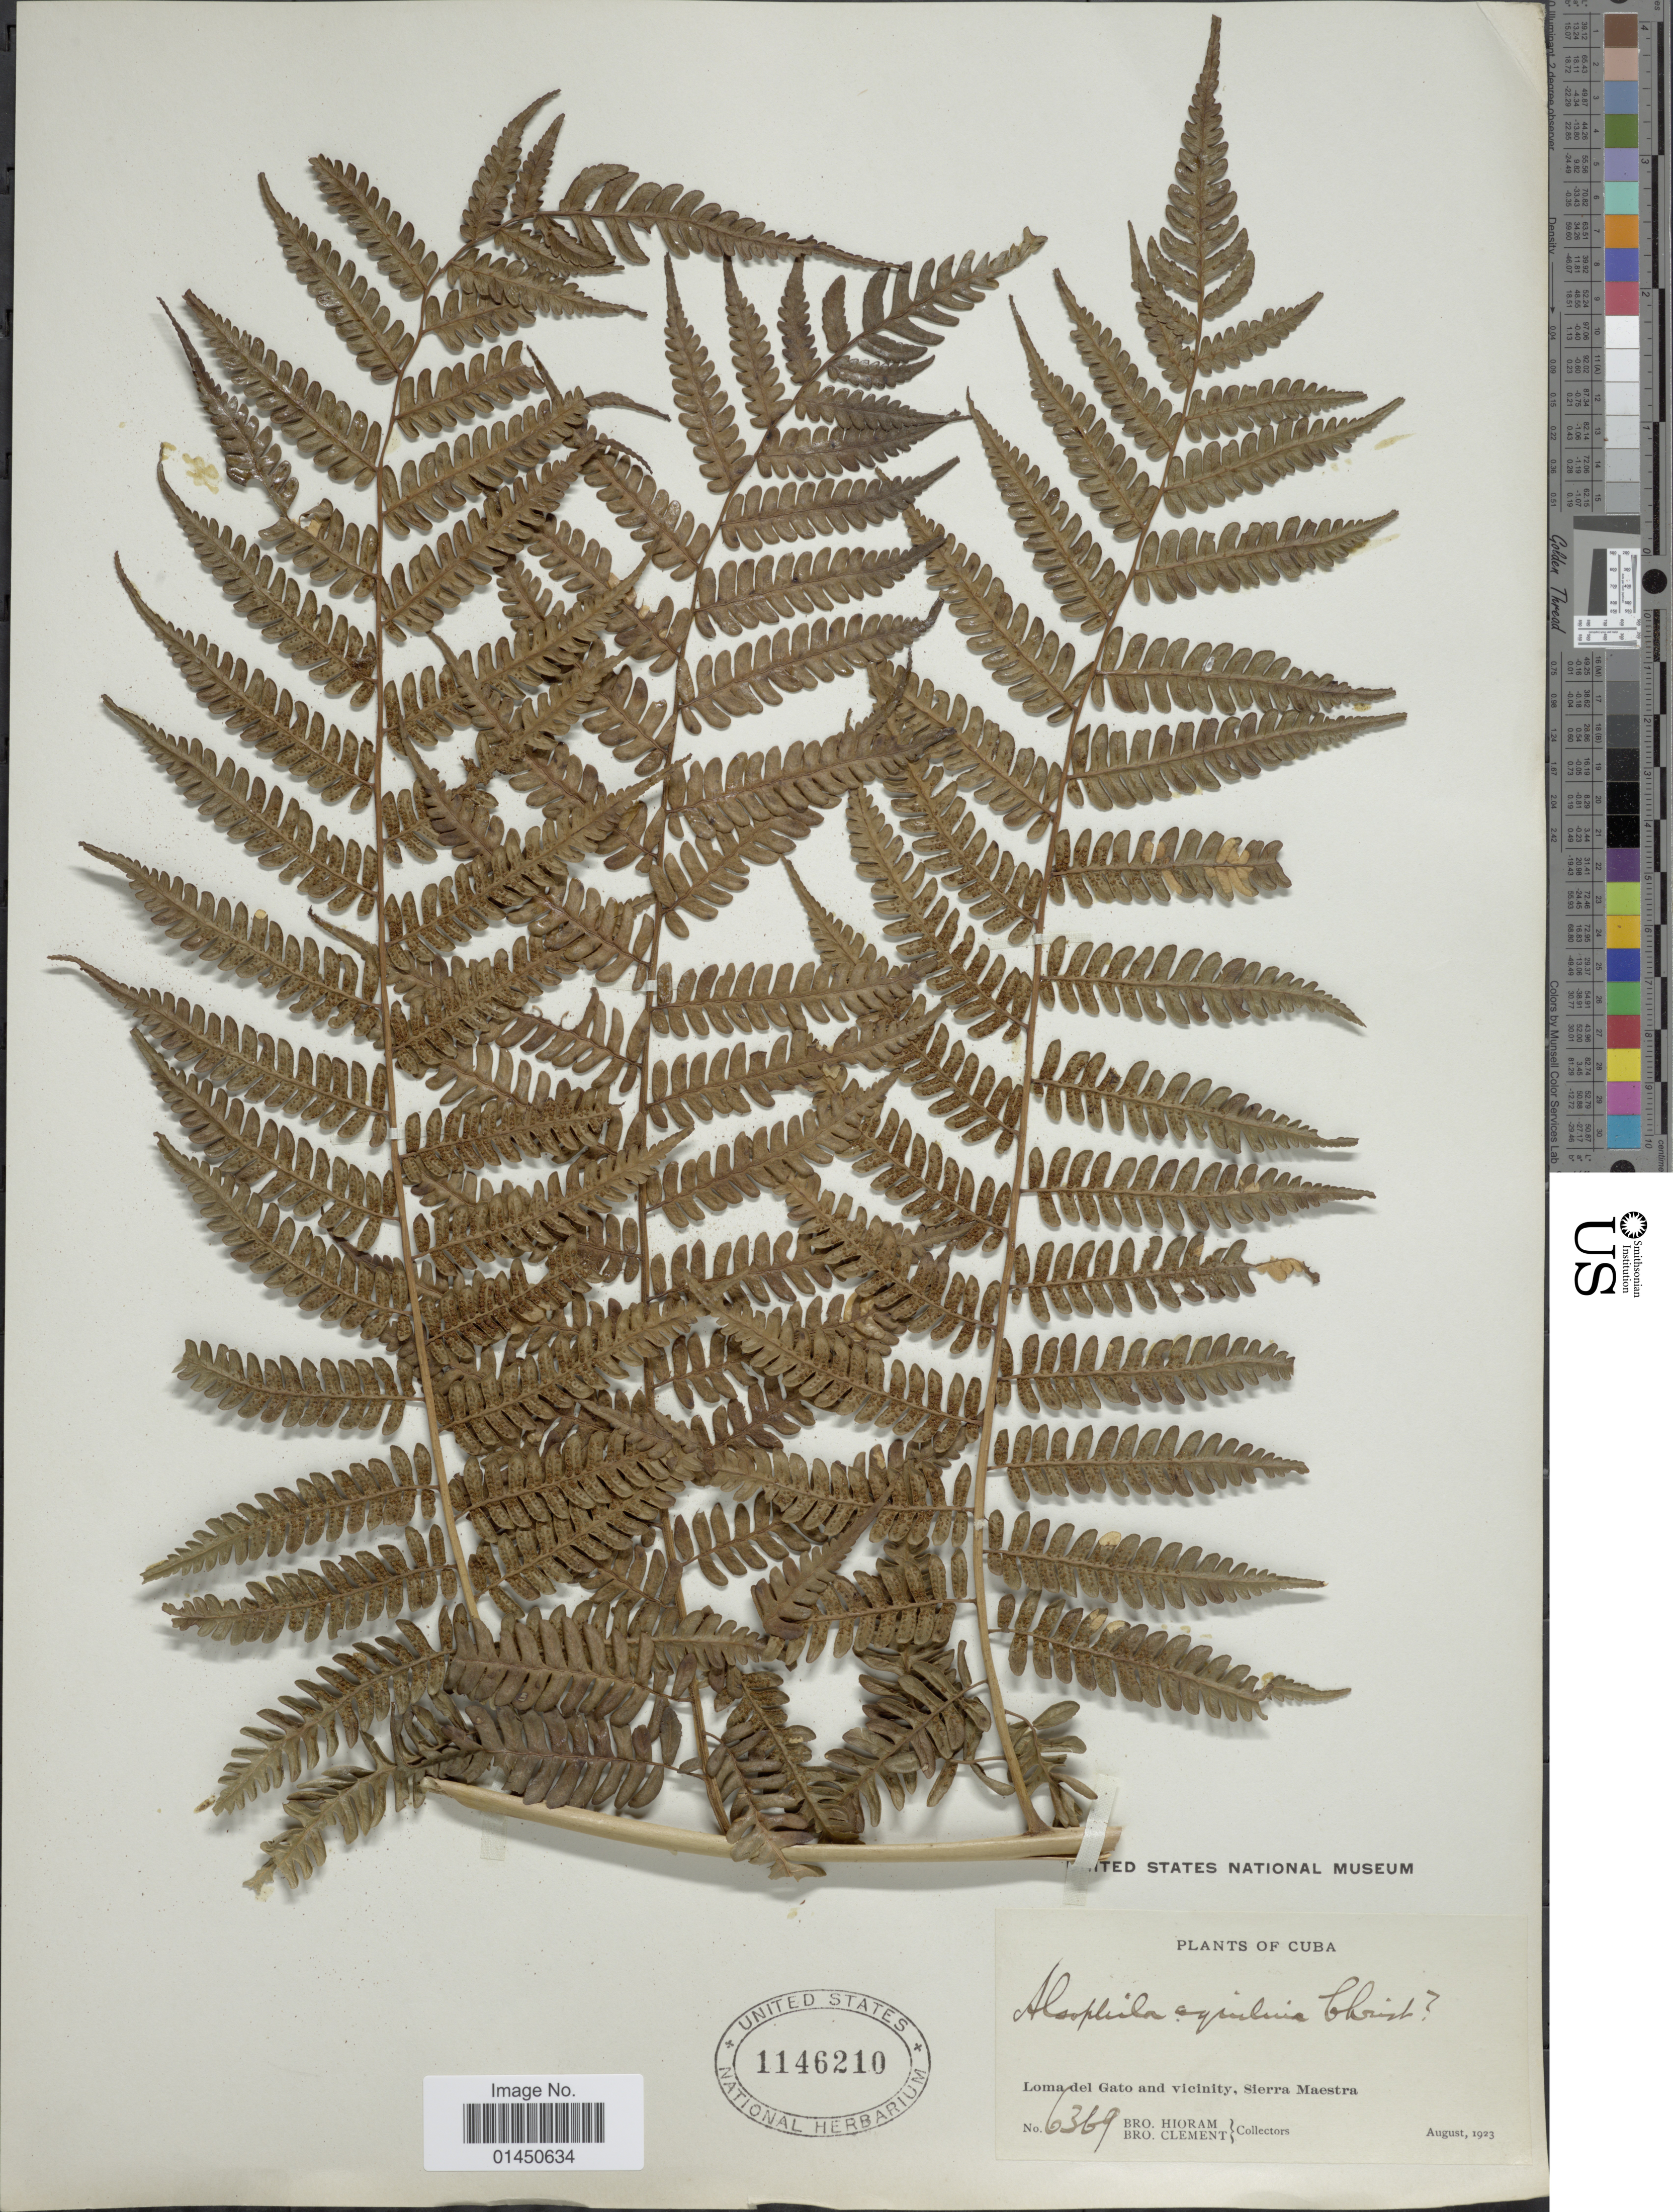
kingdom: Plantae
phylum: Tracheophyta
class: Polypodiopsida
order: Cyatheales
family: Cyatheaceae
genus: Cyathea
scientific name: Cyathea parvula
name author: (Jenman) Domin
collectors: Bro. Hioram & B. Clement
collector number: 6369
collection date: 1923-08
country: Cuba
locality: Loma del Gato and vicinity, Sierra Maestra.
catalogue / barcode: US 1146210